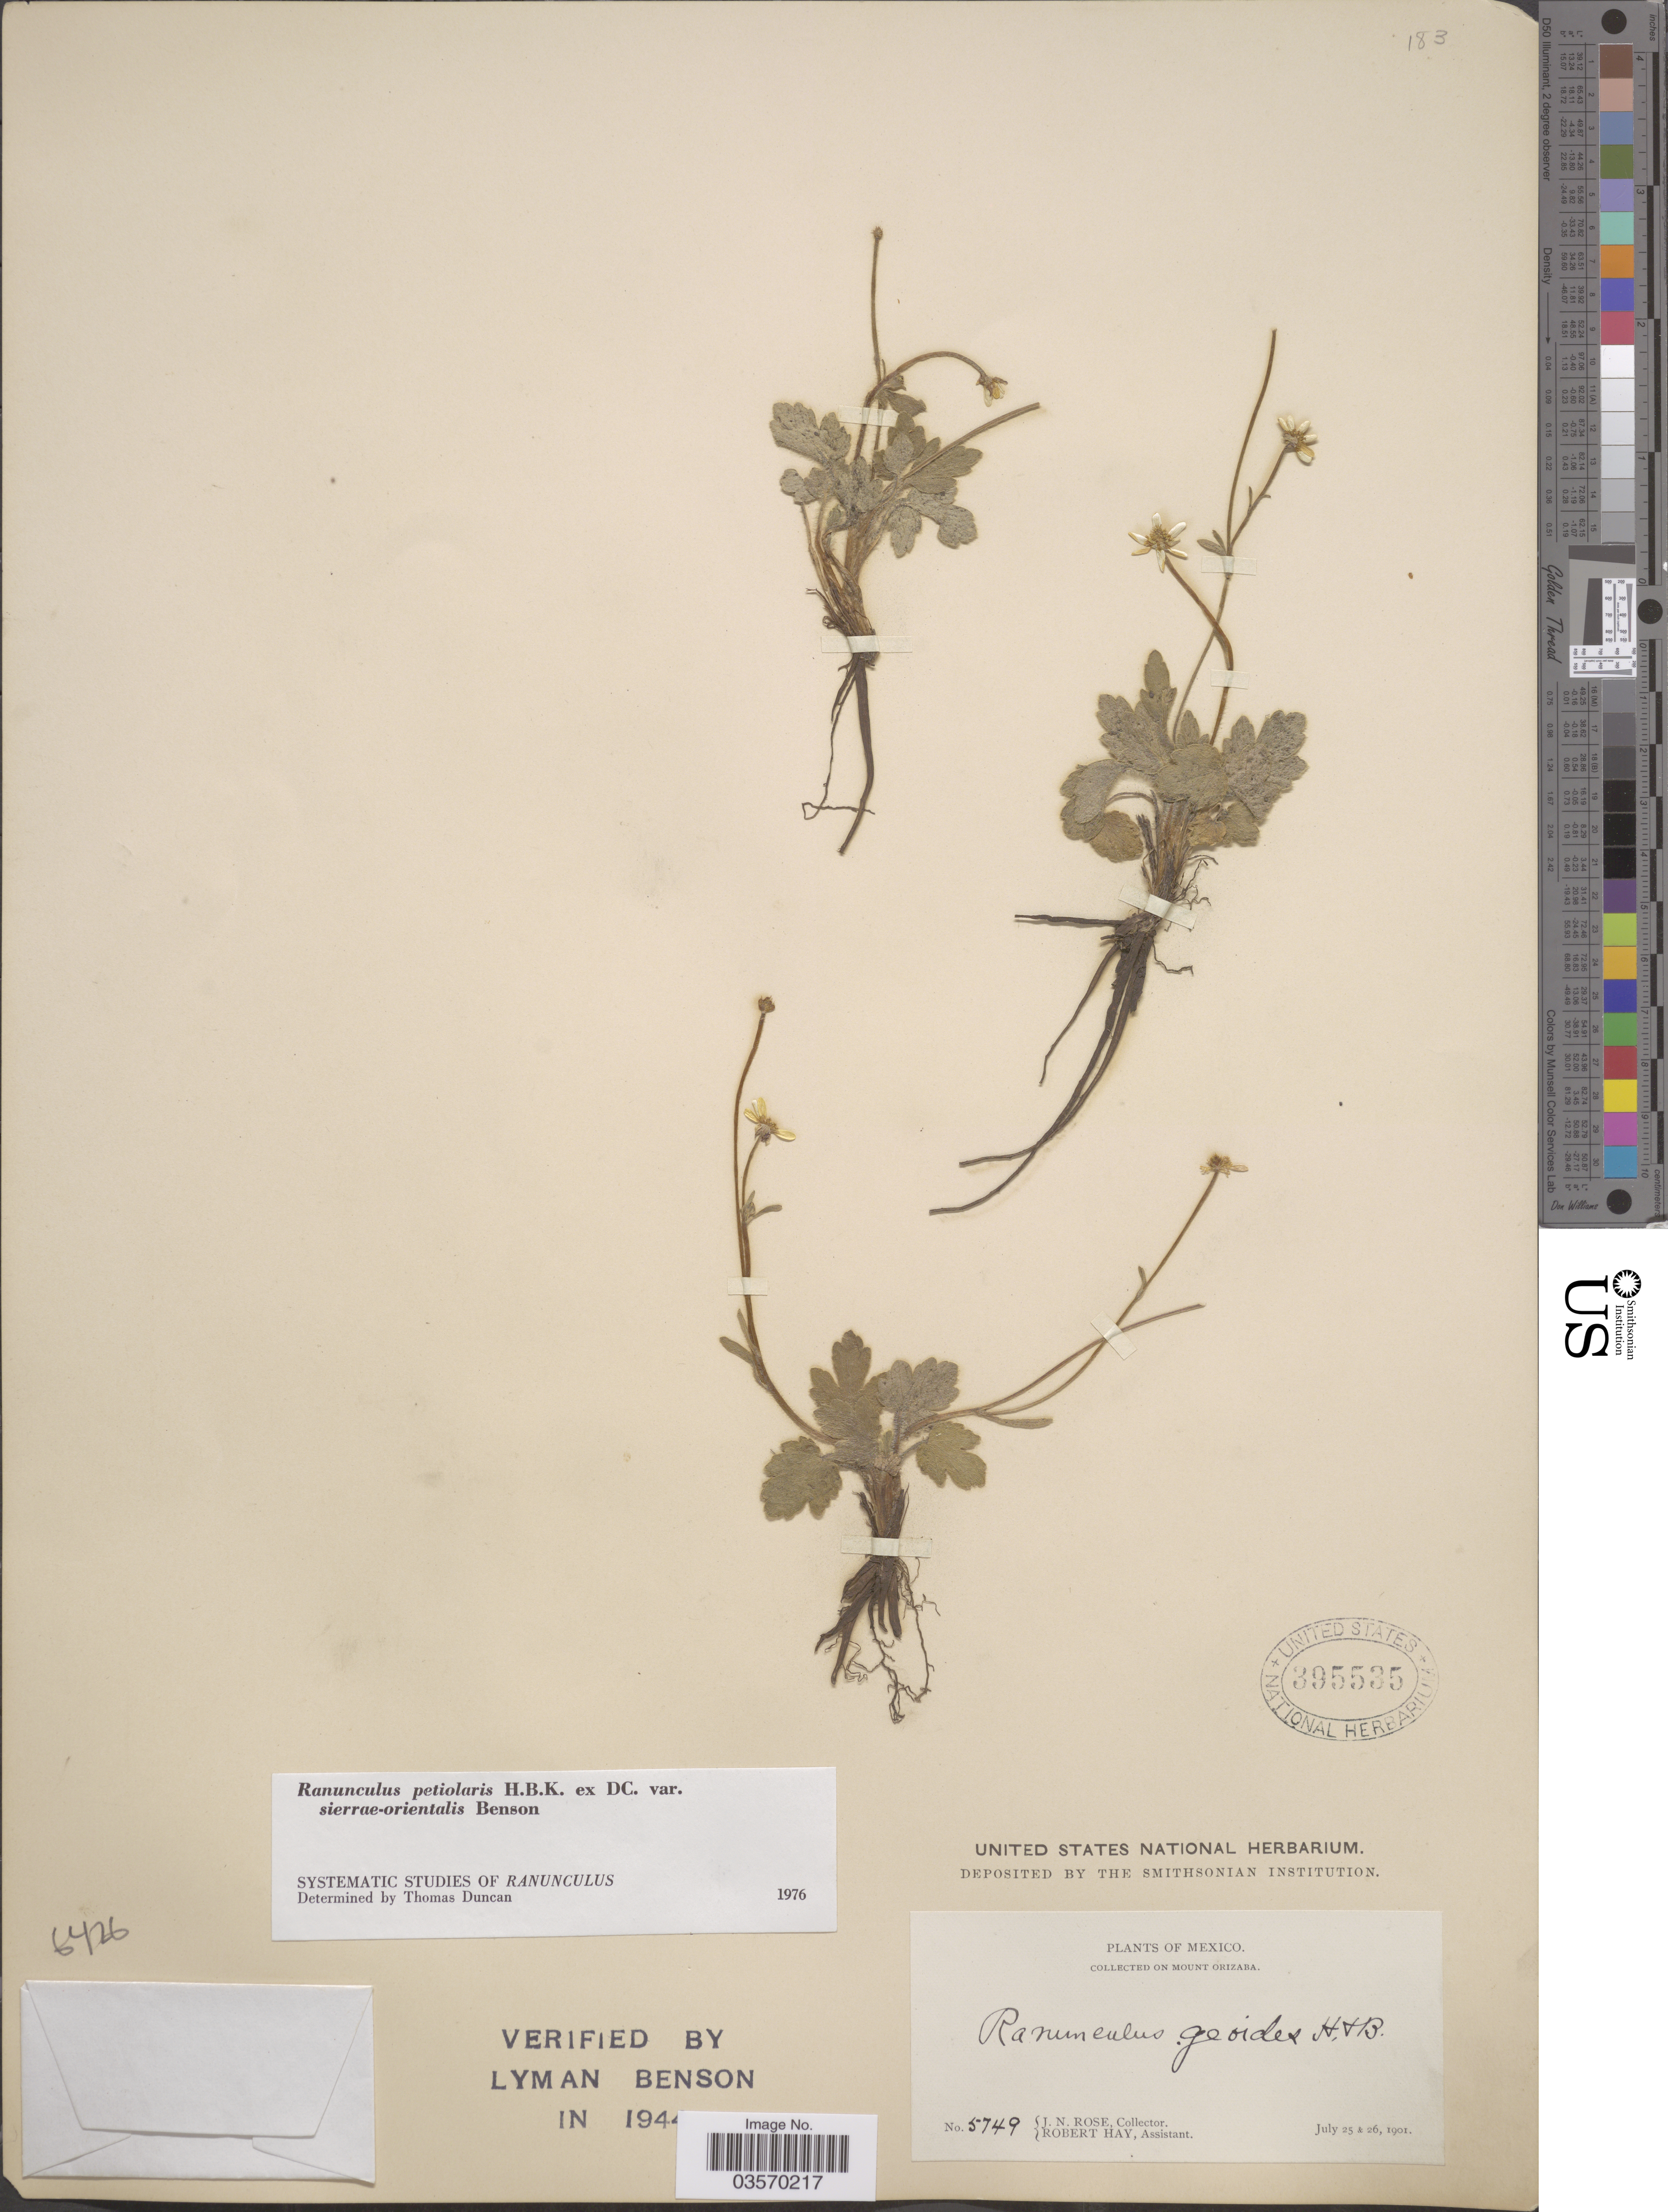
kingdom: Plantae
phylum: Tracheophyta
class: Magnoliopsida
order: Ranunculales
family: Ranunculaceae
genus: Ranunculus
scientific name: Ranunculus petiolaris var. sierrae-orientalis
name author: L.D. Benson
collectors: J. N. Rose & R. Hay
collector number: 5749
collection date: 1901-07-25/1901-07-26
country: Mexico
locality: On Mount Orizaba.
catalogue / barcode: US 395535